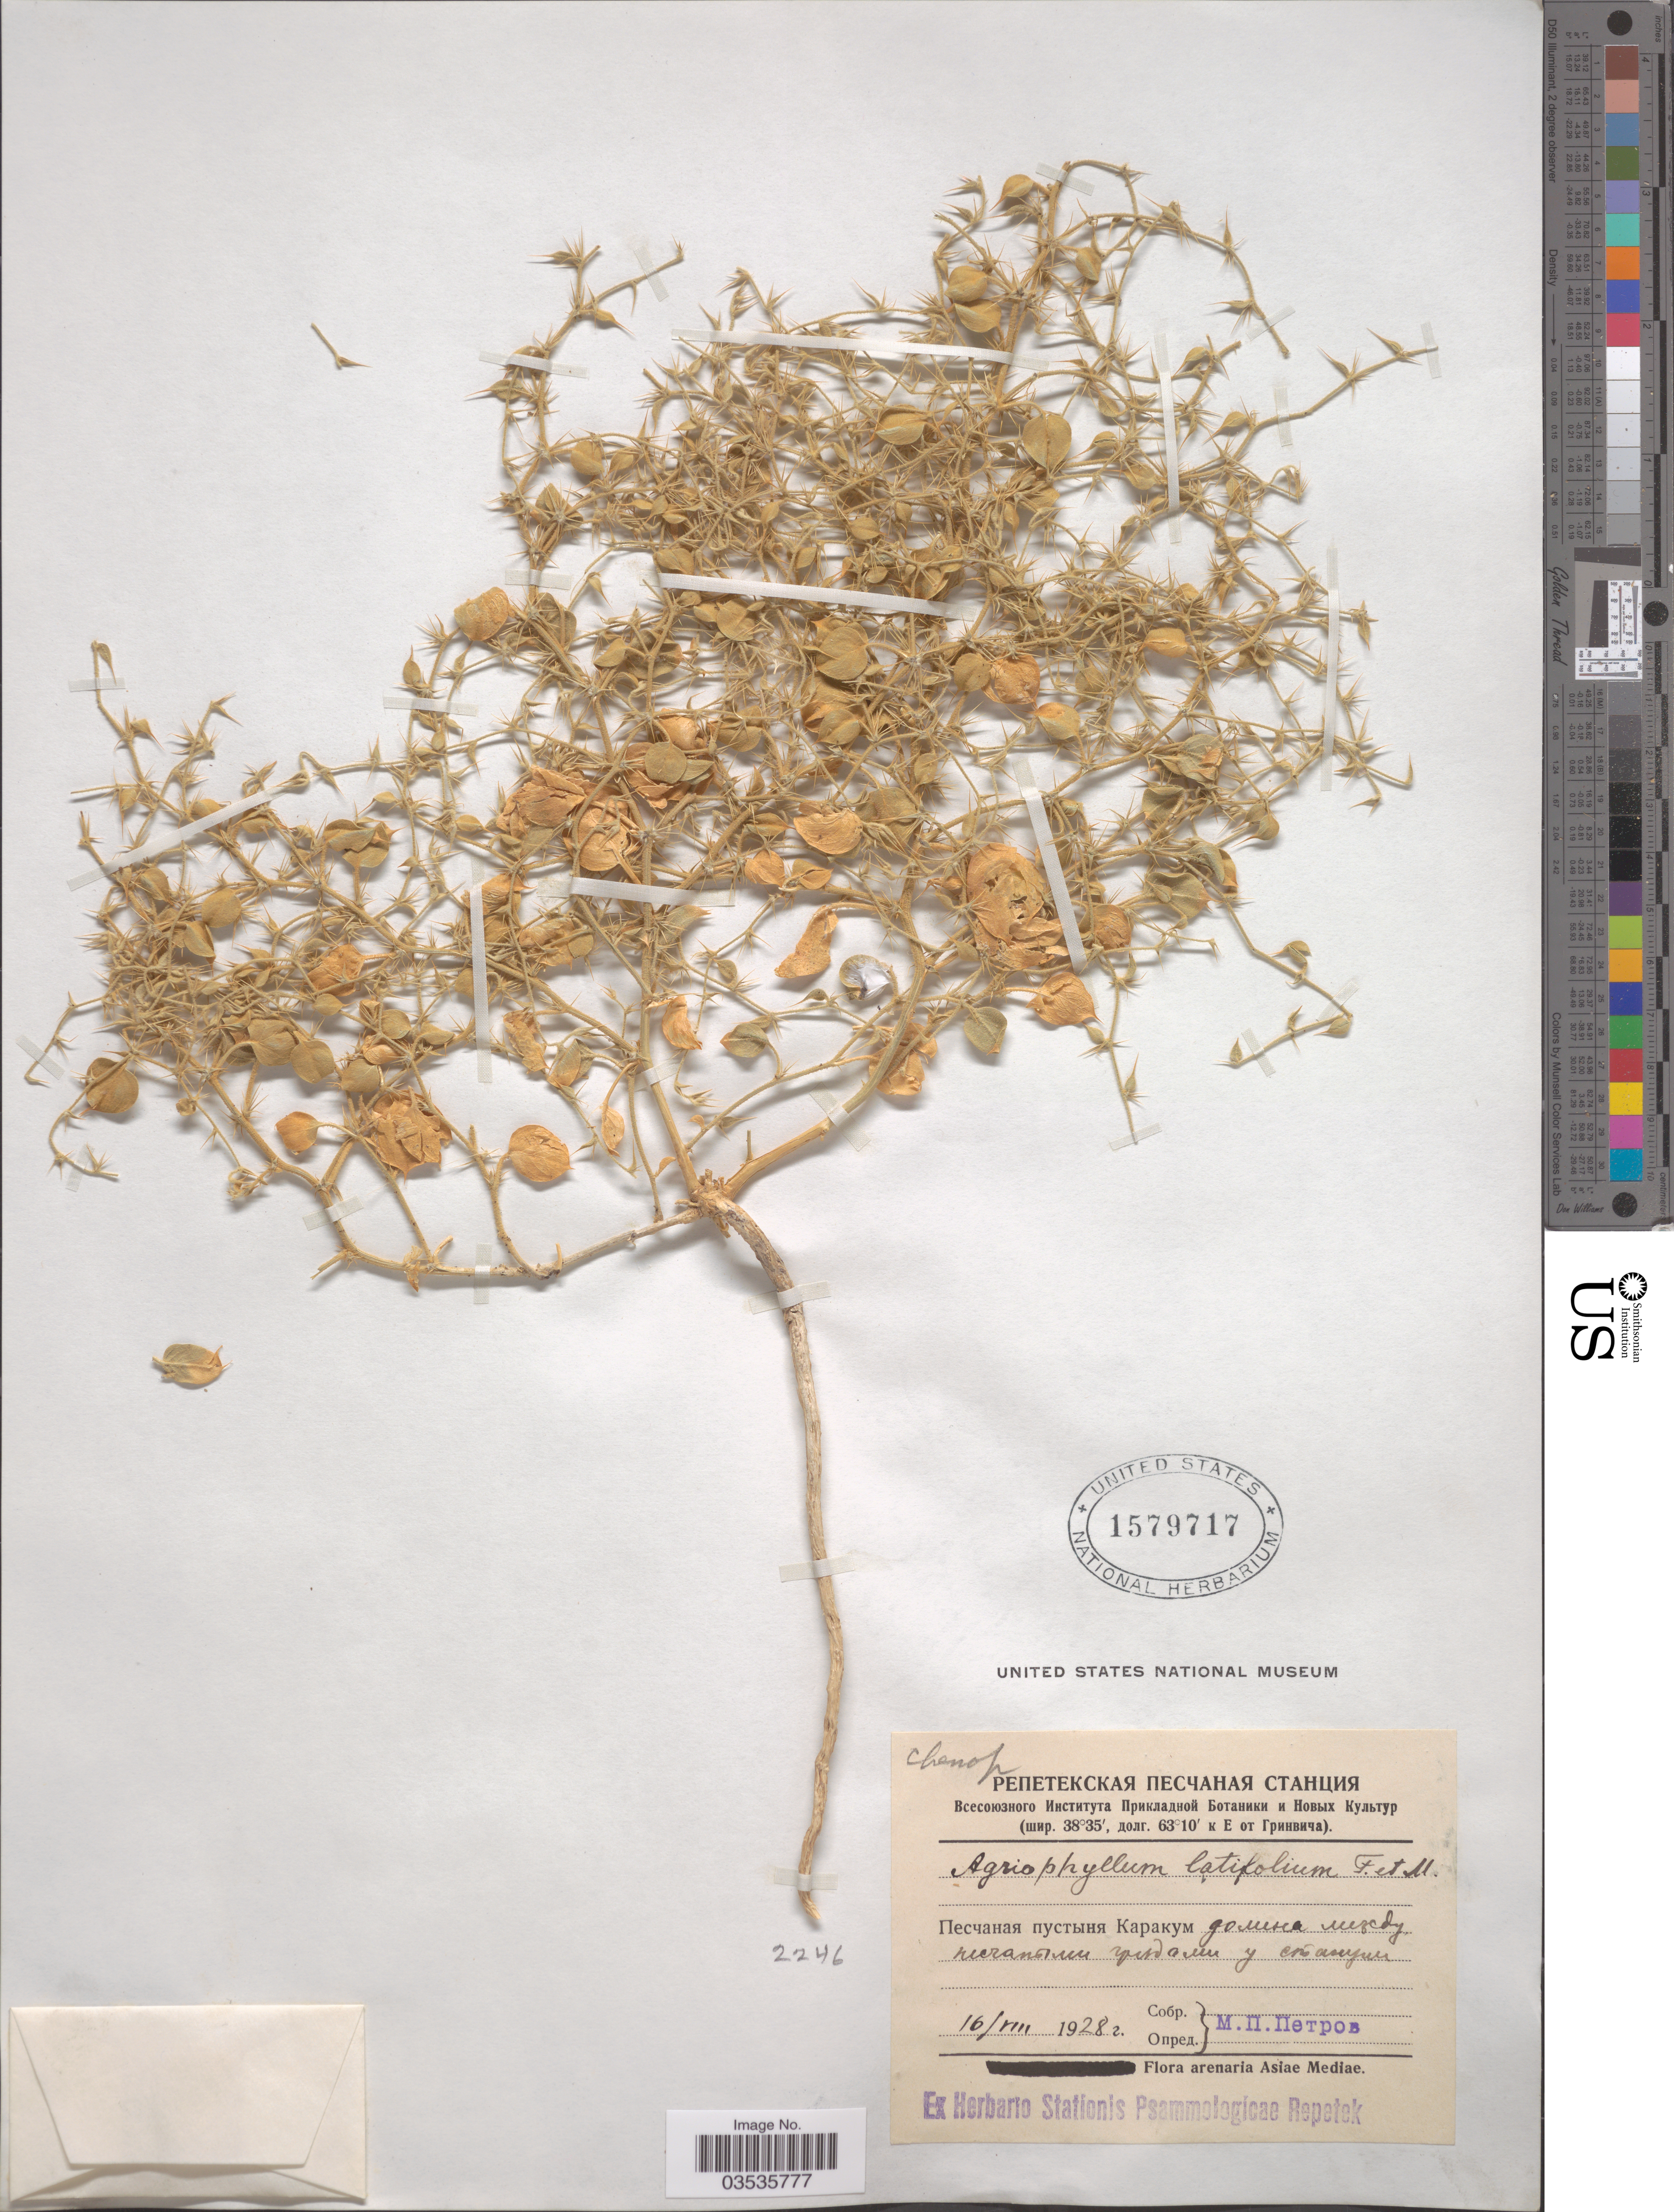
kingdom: Plantae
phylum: Tracheophyta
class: Magnoliopsida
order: Caryophyllales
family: Amaranthaceae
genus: Agriophyllum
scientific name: Agriophyllum latifolium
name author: Fisch. & C.A. Mey.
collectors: M. Petrov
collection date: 1928-08-16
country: Turkmenistan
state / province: Lebap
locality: Karakum Desert.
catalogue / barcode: US 1579717